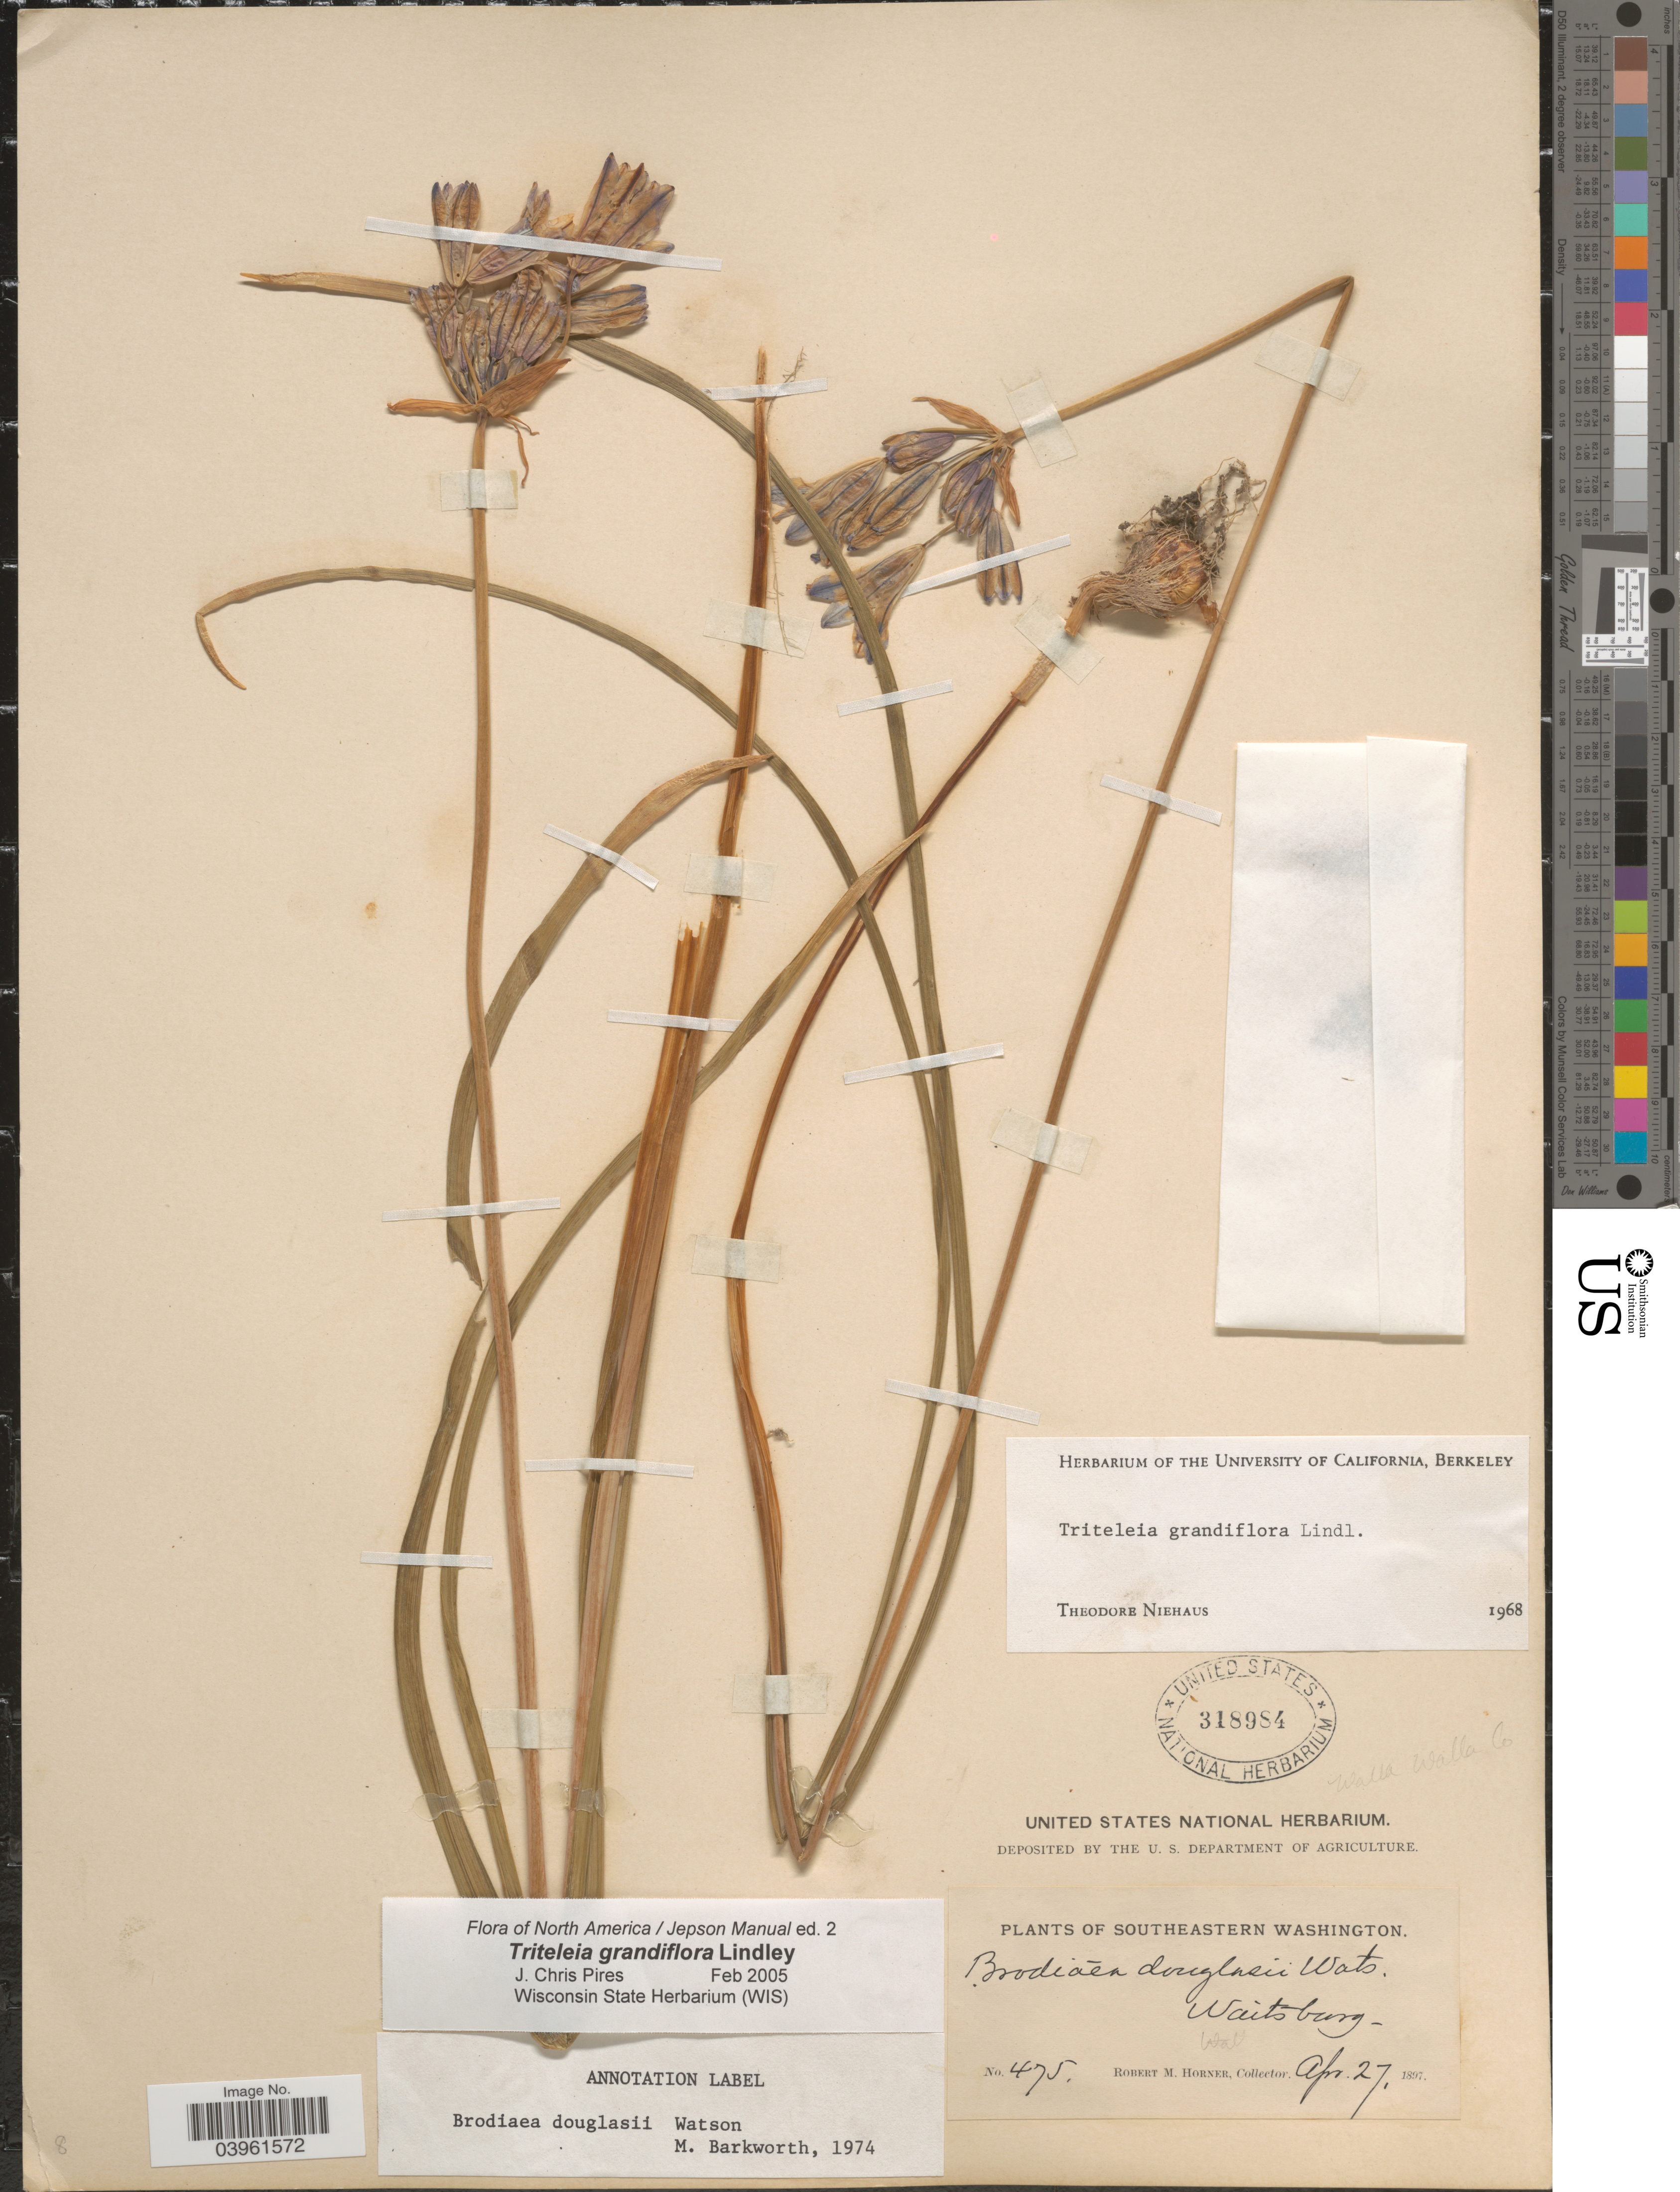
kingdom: Plantae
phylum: Tracheophyta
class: Liliopsida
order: Asparagales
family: Asparagaceae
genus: Triteleia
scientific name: Triteleia laxa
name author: Benth.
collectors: R. Horner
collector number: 475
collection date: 1897-04-27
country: United States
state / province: Washington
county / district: Walla Walla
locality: Southeastern Washington. Waitsburg. Walla Walla Co.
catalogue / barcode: US 318984